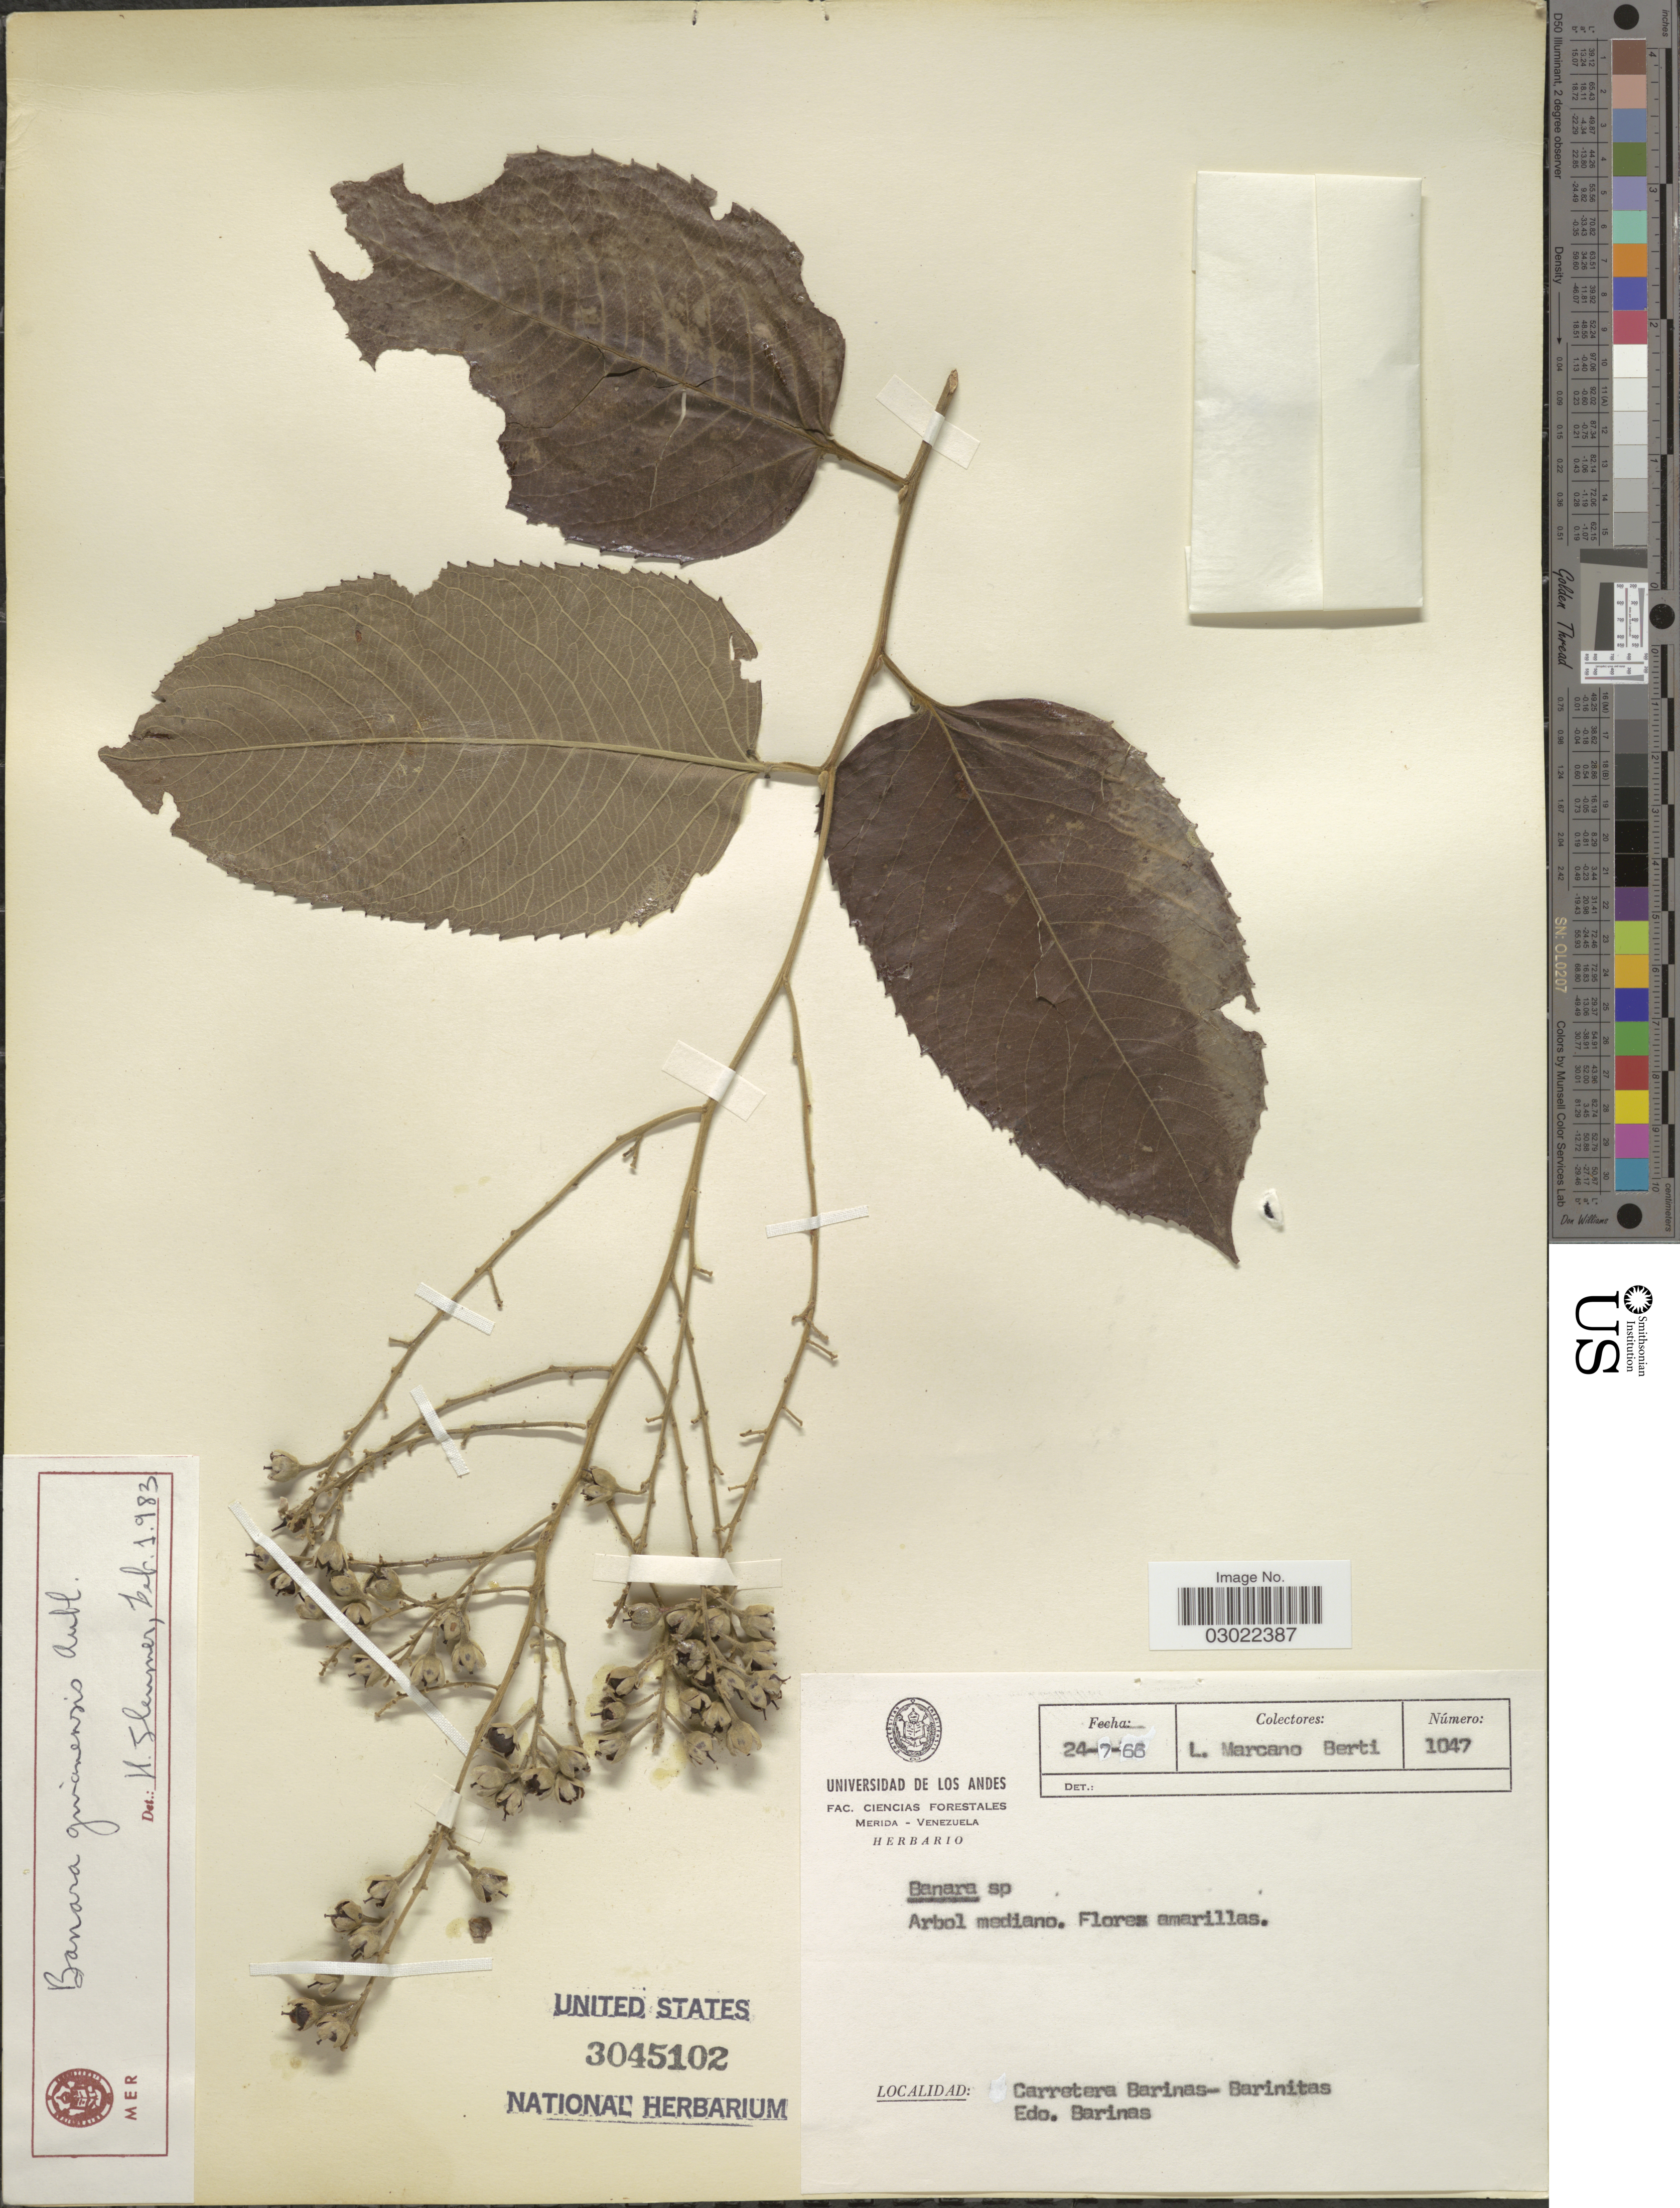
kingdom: Plantae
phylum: Tracheophyta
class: Magnoliopsida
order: Malpighiales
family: Salicaceae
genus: Banara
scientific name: Banara guianensis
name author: Aubl.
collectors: L. Marcano-Berti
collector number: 1047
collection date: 1966-07-24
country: Venezuela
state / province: Barinas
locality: Carretera Barinas-Barinitas.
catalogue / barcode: US 3045102